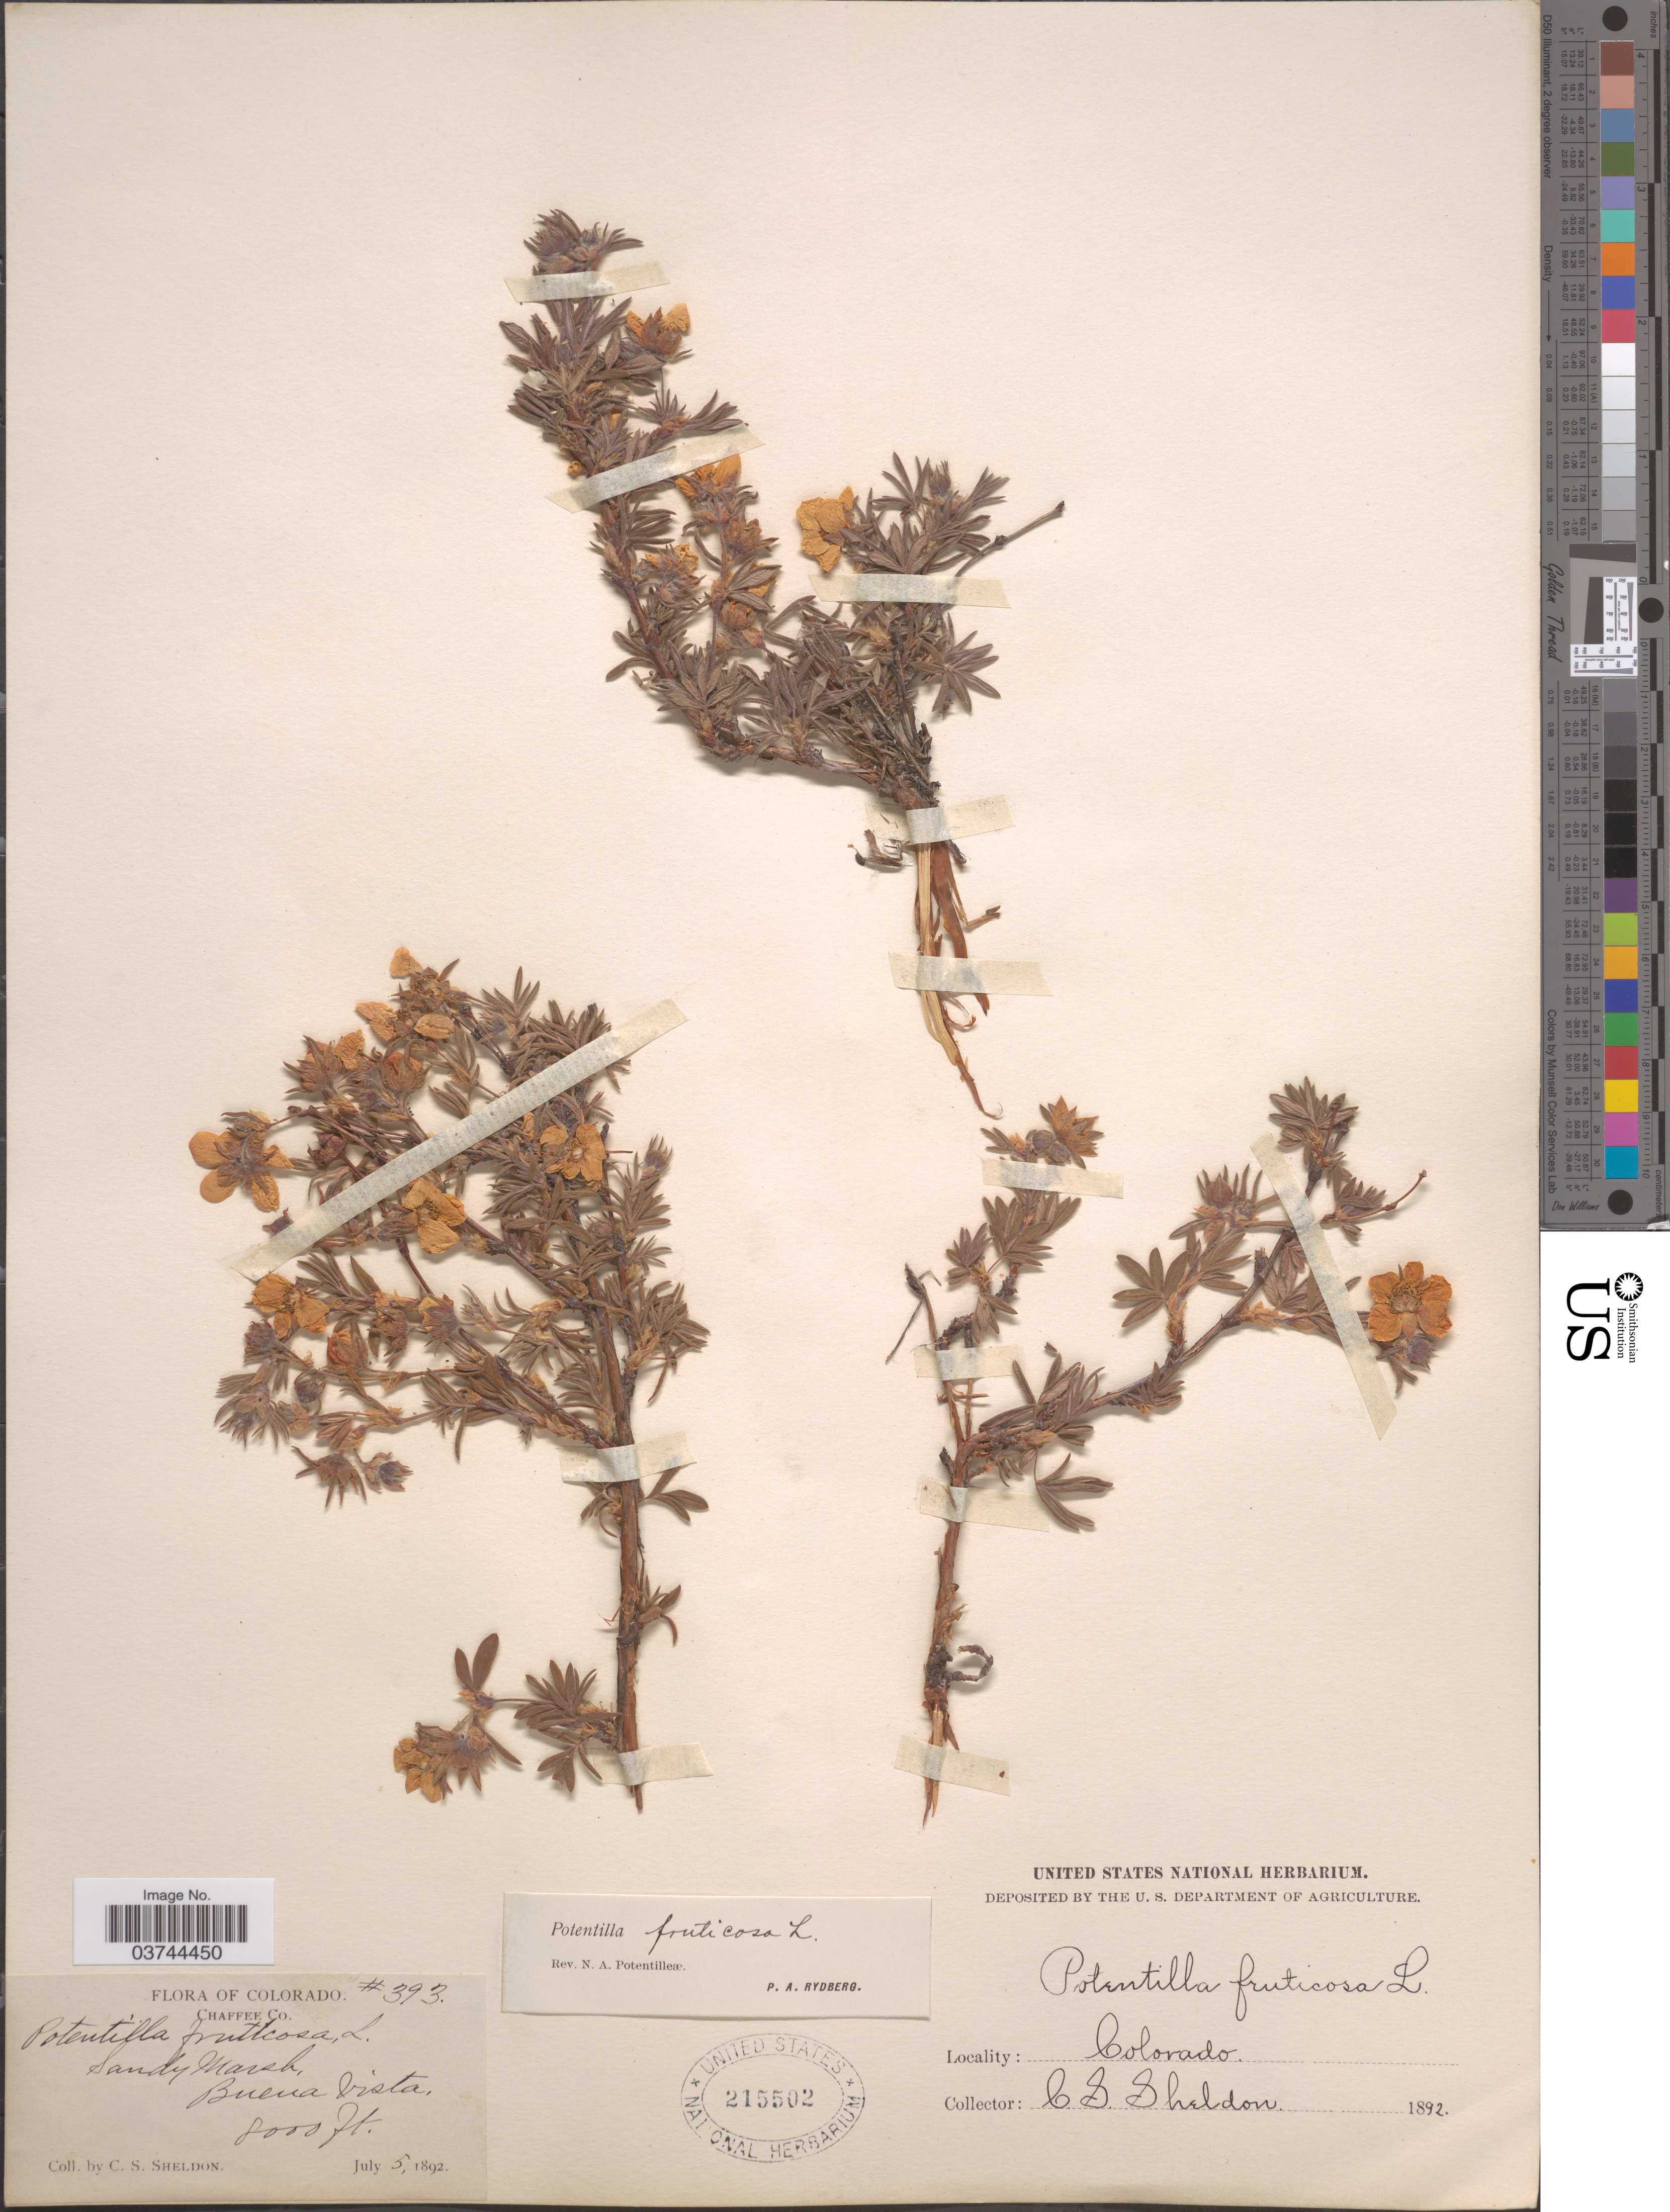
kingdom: Plantae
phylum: Tracheophyta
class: Magnoliopsida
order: Rosales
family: Rosaceae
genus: Dasiphora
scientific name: Dasiphora fruticosa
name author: (L.) Rydb.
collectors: C. S. Sheldon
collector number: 393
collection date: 1892-07-05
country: United States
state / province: Colorado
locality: Chaffeè Co. Buena Vista.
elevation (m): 2438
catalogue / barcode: US 215502